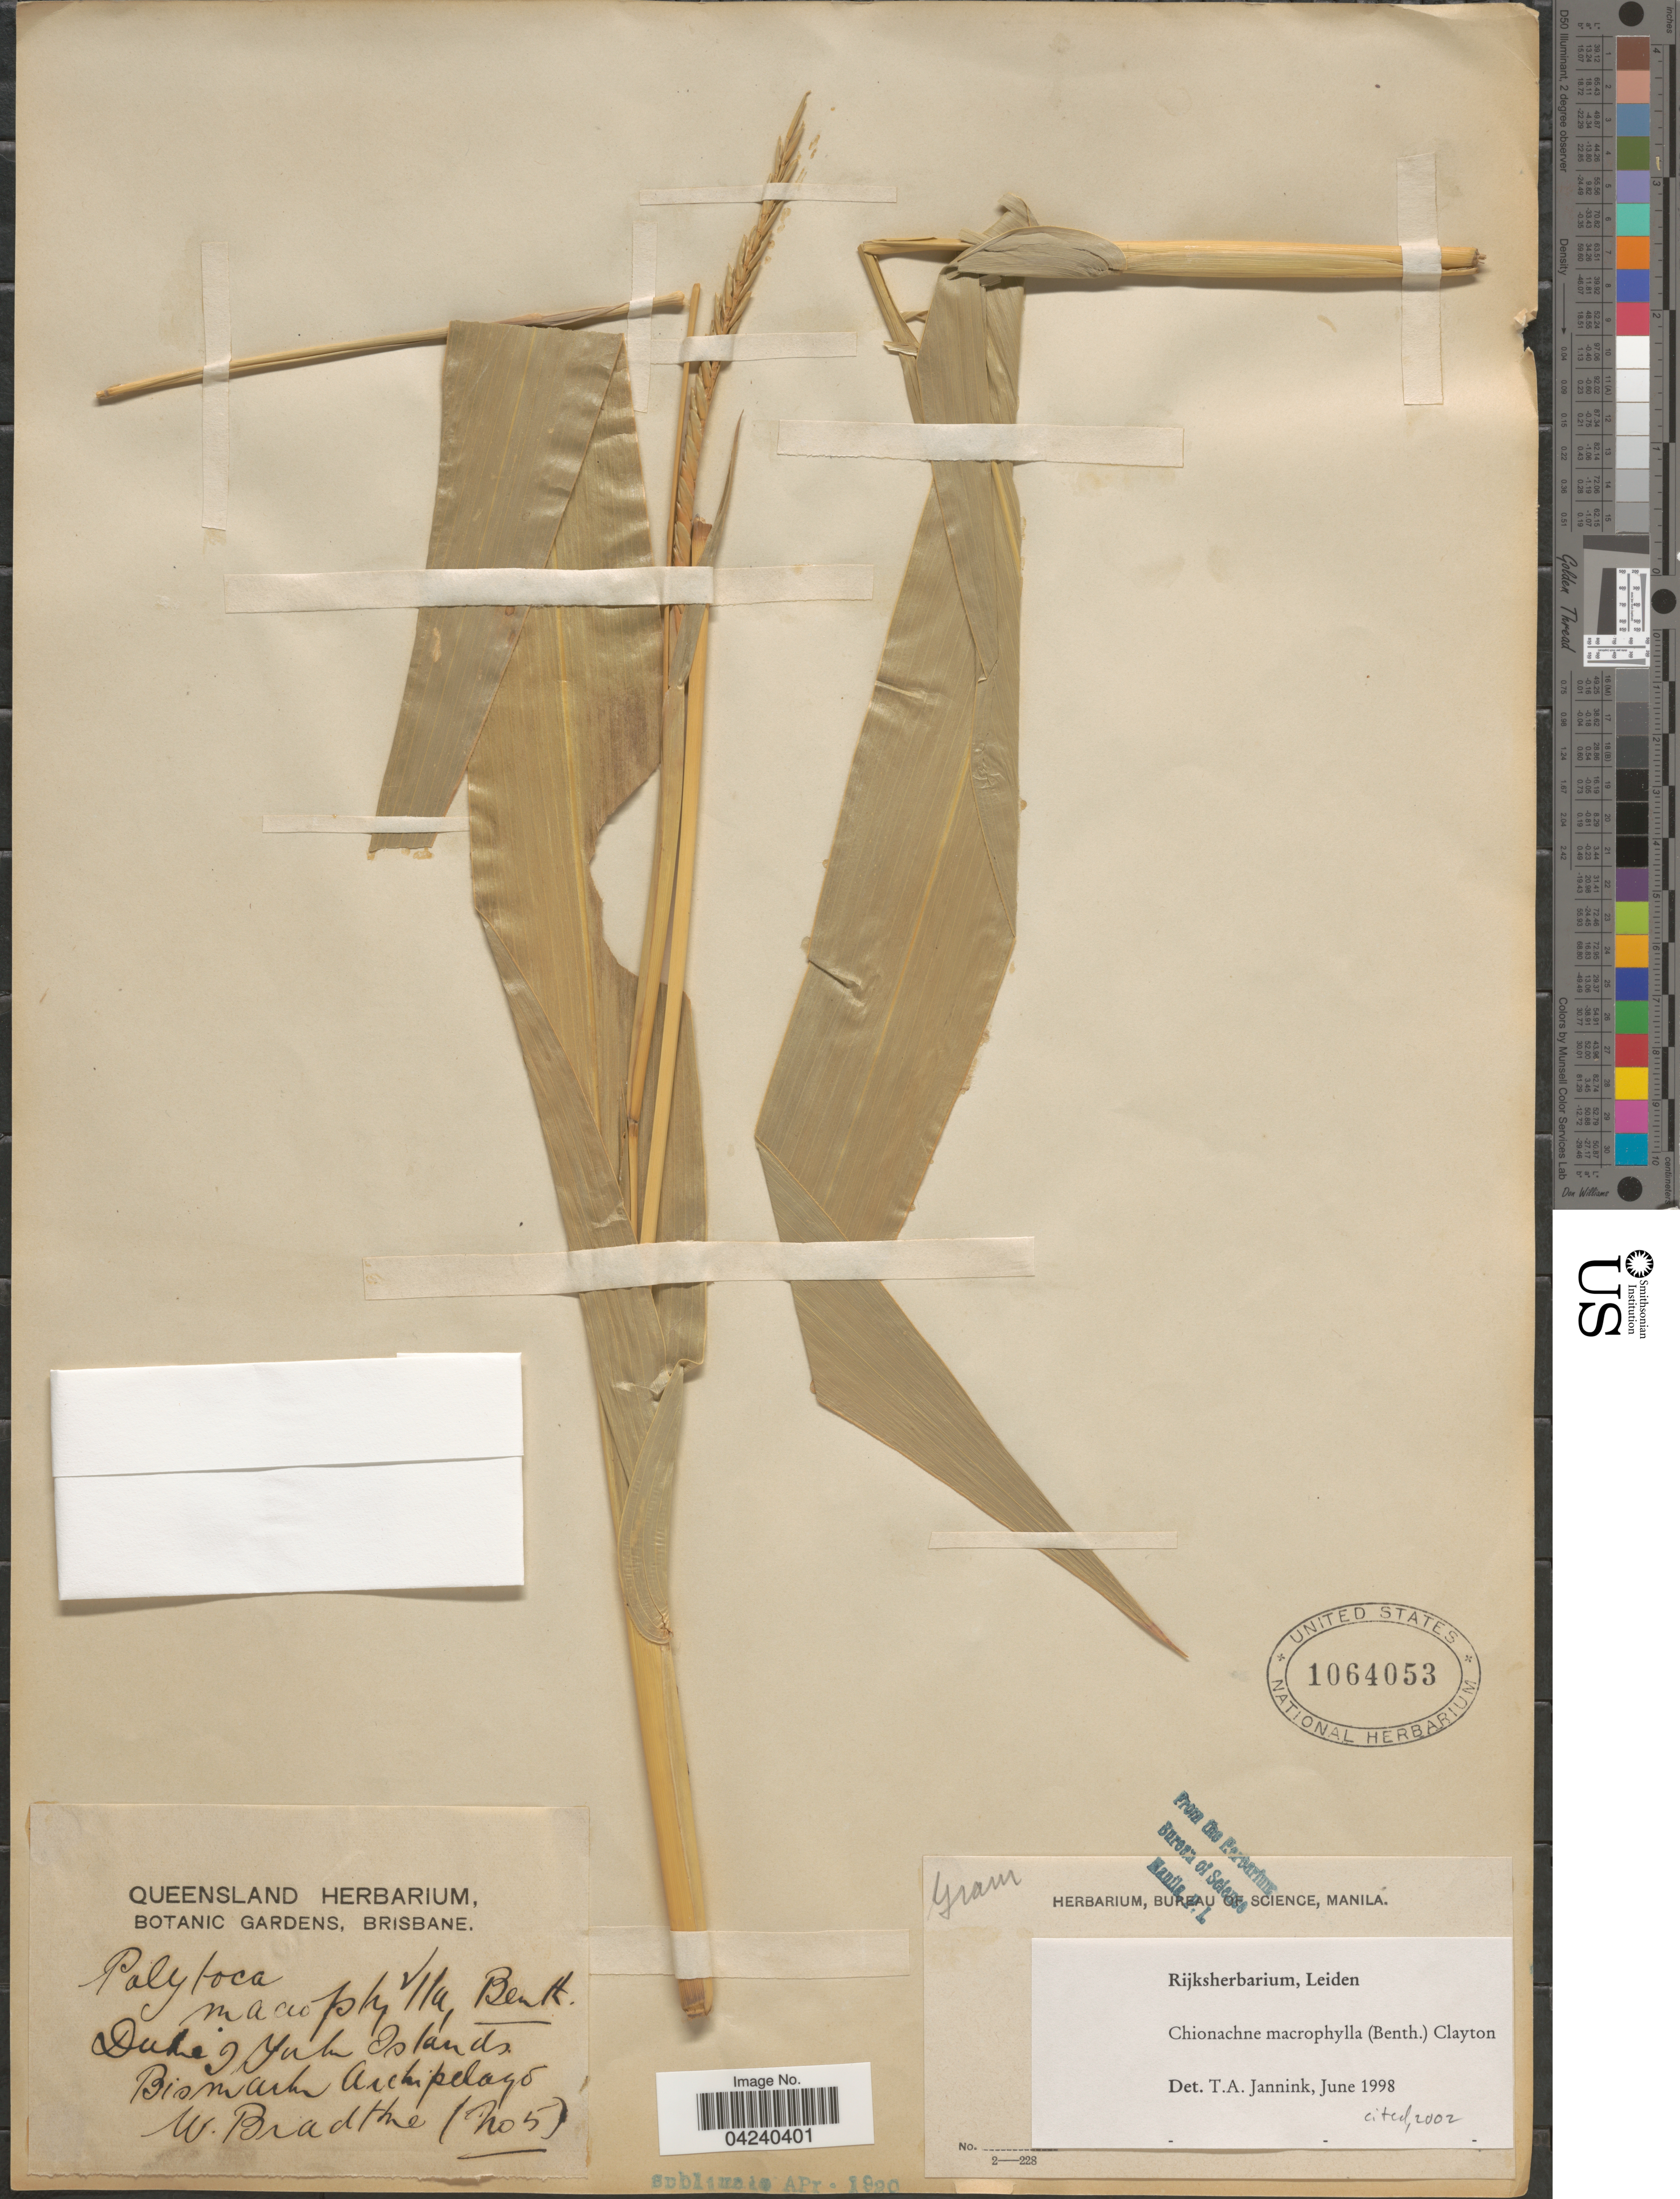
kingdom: Plantae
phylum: Tracheophyta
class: Liliopsida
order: Poales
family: Poaceae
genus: Chionachne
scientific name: Chionachne macrophylla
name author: (Benth.) Clayton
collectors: W. Bradke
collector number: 5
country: Papua New Guinea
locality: Duke of York Islands. Bismark Archipelago.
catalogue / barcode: US 1064053